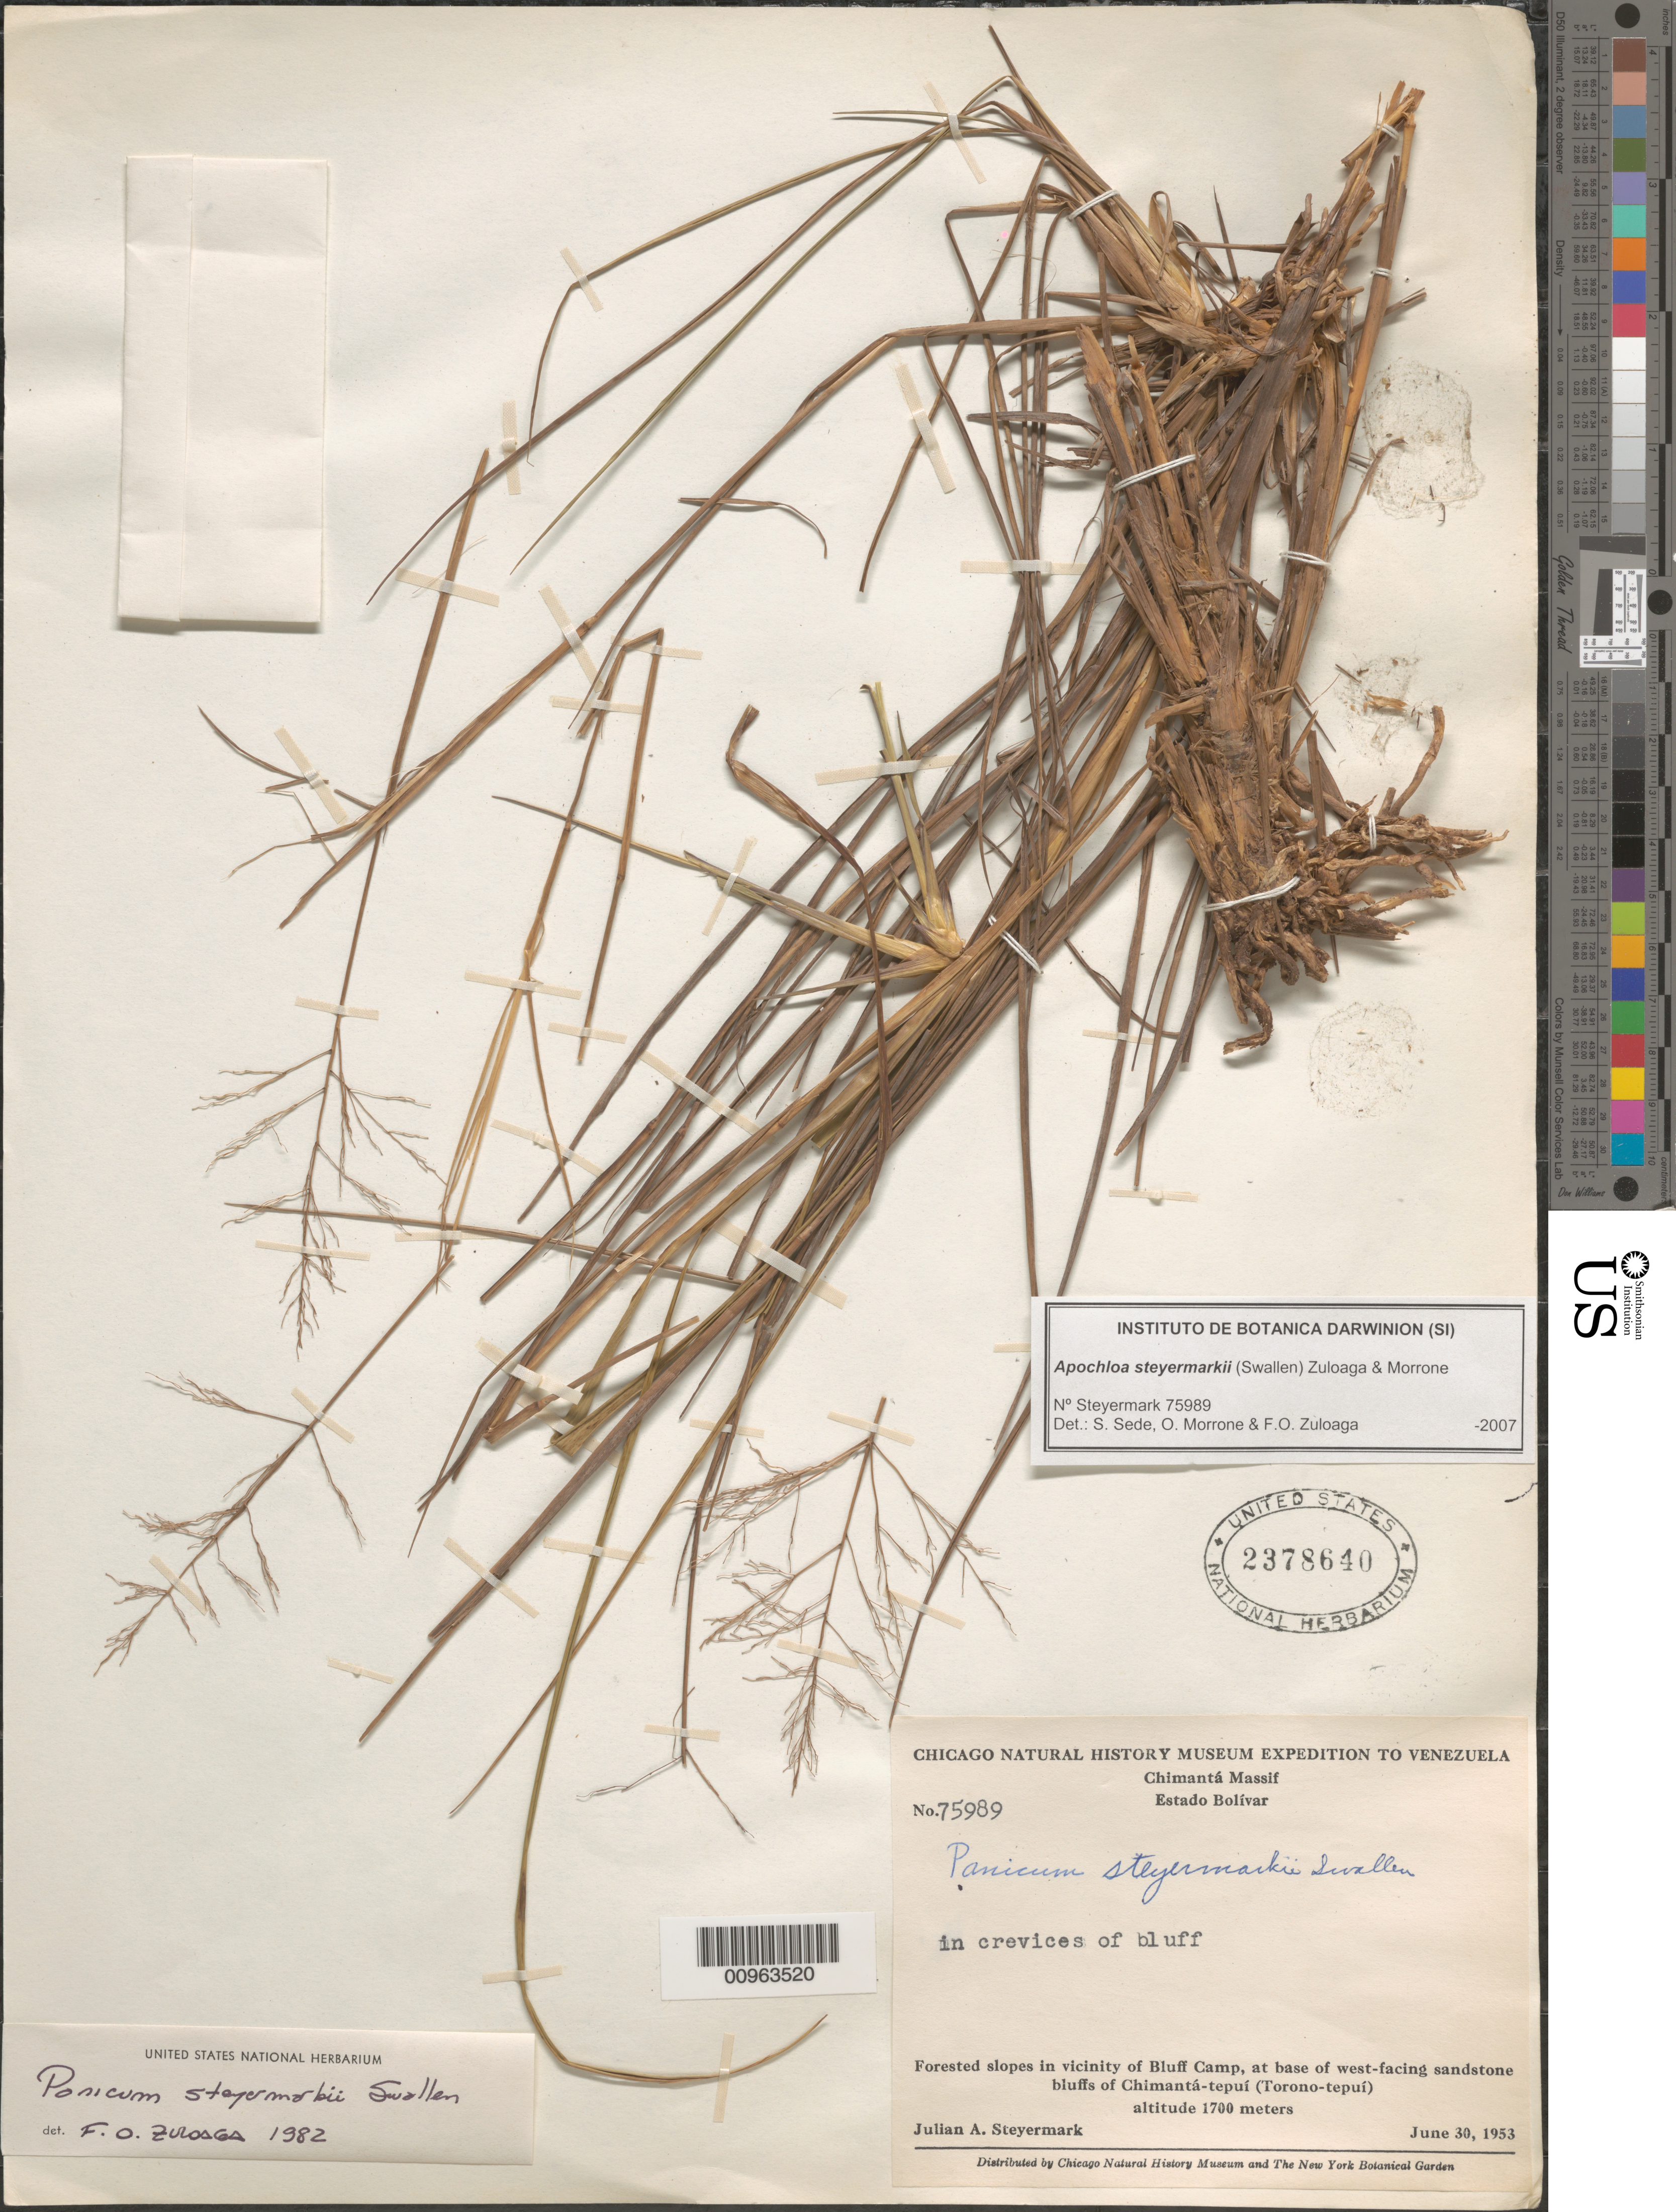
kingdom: Plantae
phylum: Tracheophyta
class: Liliopsida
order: Poales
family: Poaceae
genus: Apochloa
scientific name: Apochloa steyermarkii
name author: (Swallen) Zuloaga & Morrone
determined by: Sede, S. M.; Morrone, O. N.; Zuloaga, F. O.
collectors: J. Steyermark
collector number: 75989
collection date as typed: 30-Jun-53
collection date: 1953-06-30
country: Venezuela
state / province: Bolívar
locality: Chimantá Massif, vic of Bluff Camp, base of west-facing bluffs of Chimantá-tepuí (Torono-tepuí)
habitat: Crevices of bluff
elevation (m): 1700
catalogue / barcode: US 2378640